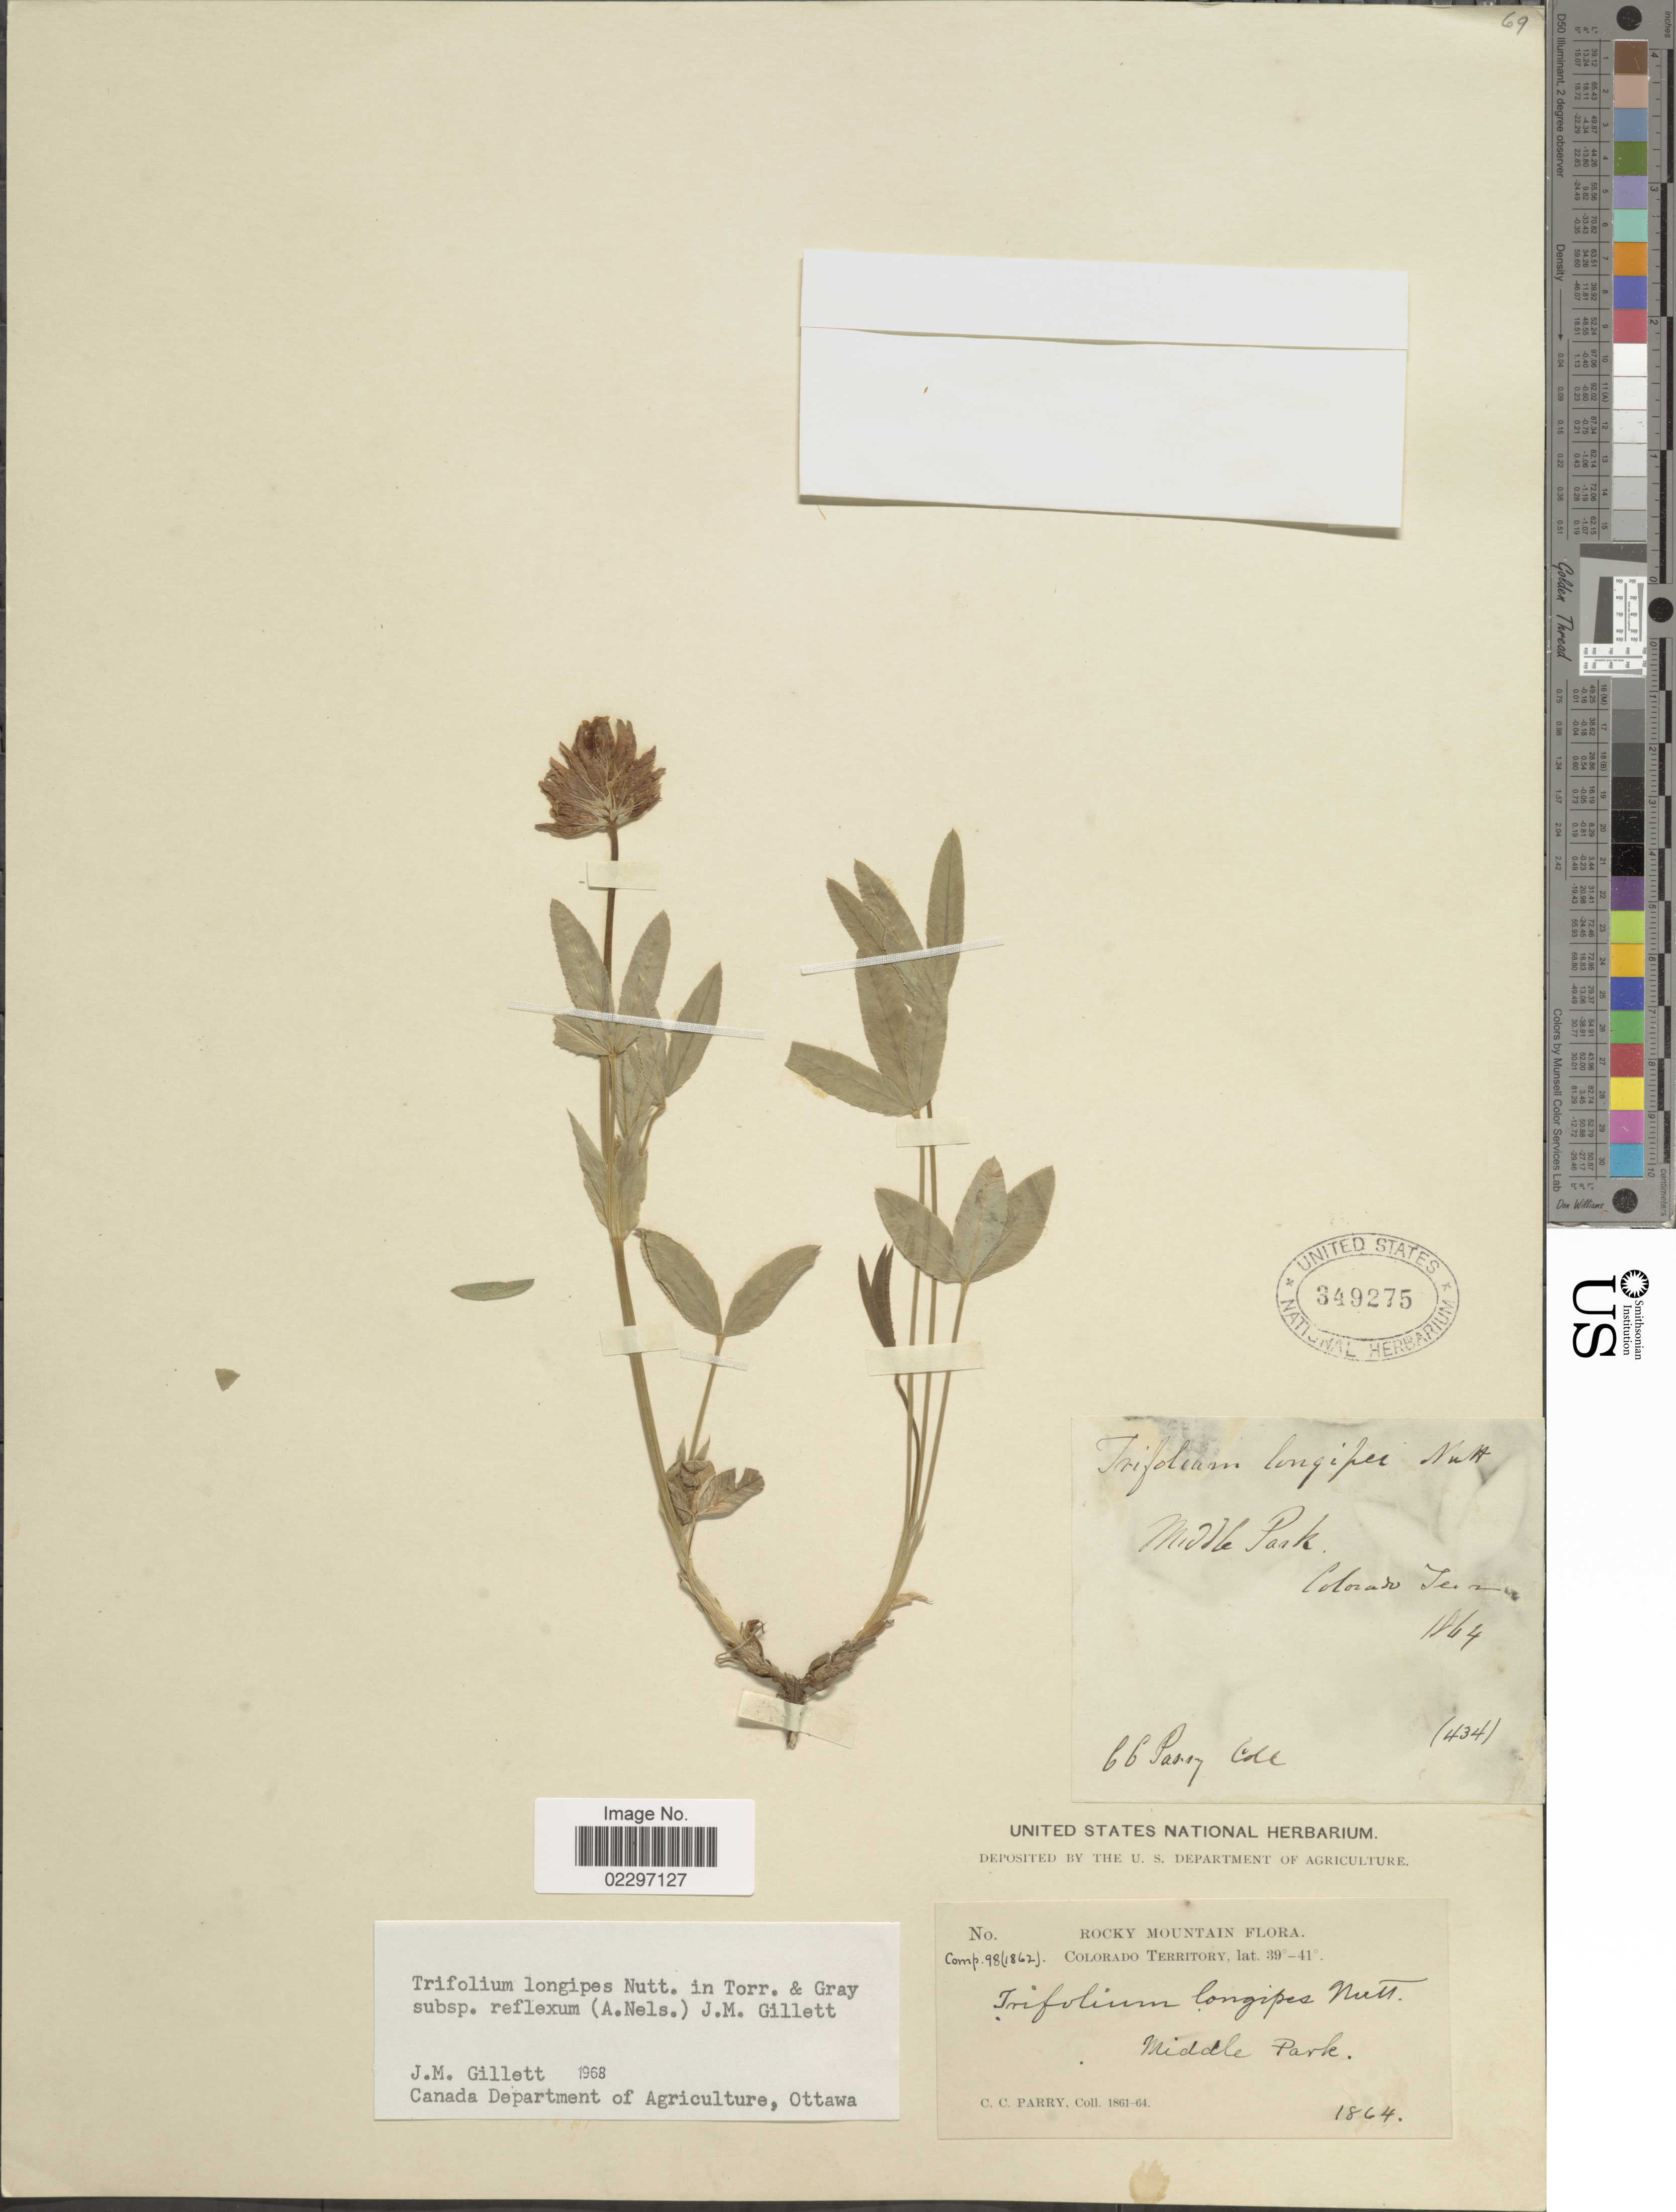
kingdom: Plantae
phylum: Tracheophyta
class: Magnoliopsida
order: Fabales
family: Fabaceae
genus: Trifolium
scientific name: Trifolium longipes subsp. reflexum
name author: (A. Nelson) J.M. Gillet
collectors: C. C. Parry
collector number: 862 ?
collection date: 1864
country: United States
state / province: Colorado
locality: Rocky Mountain. Colorado Territory. Middle Park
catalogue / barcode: US 349275